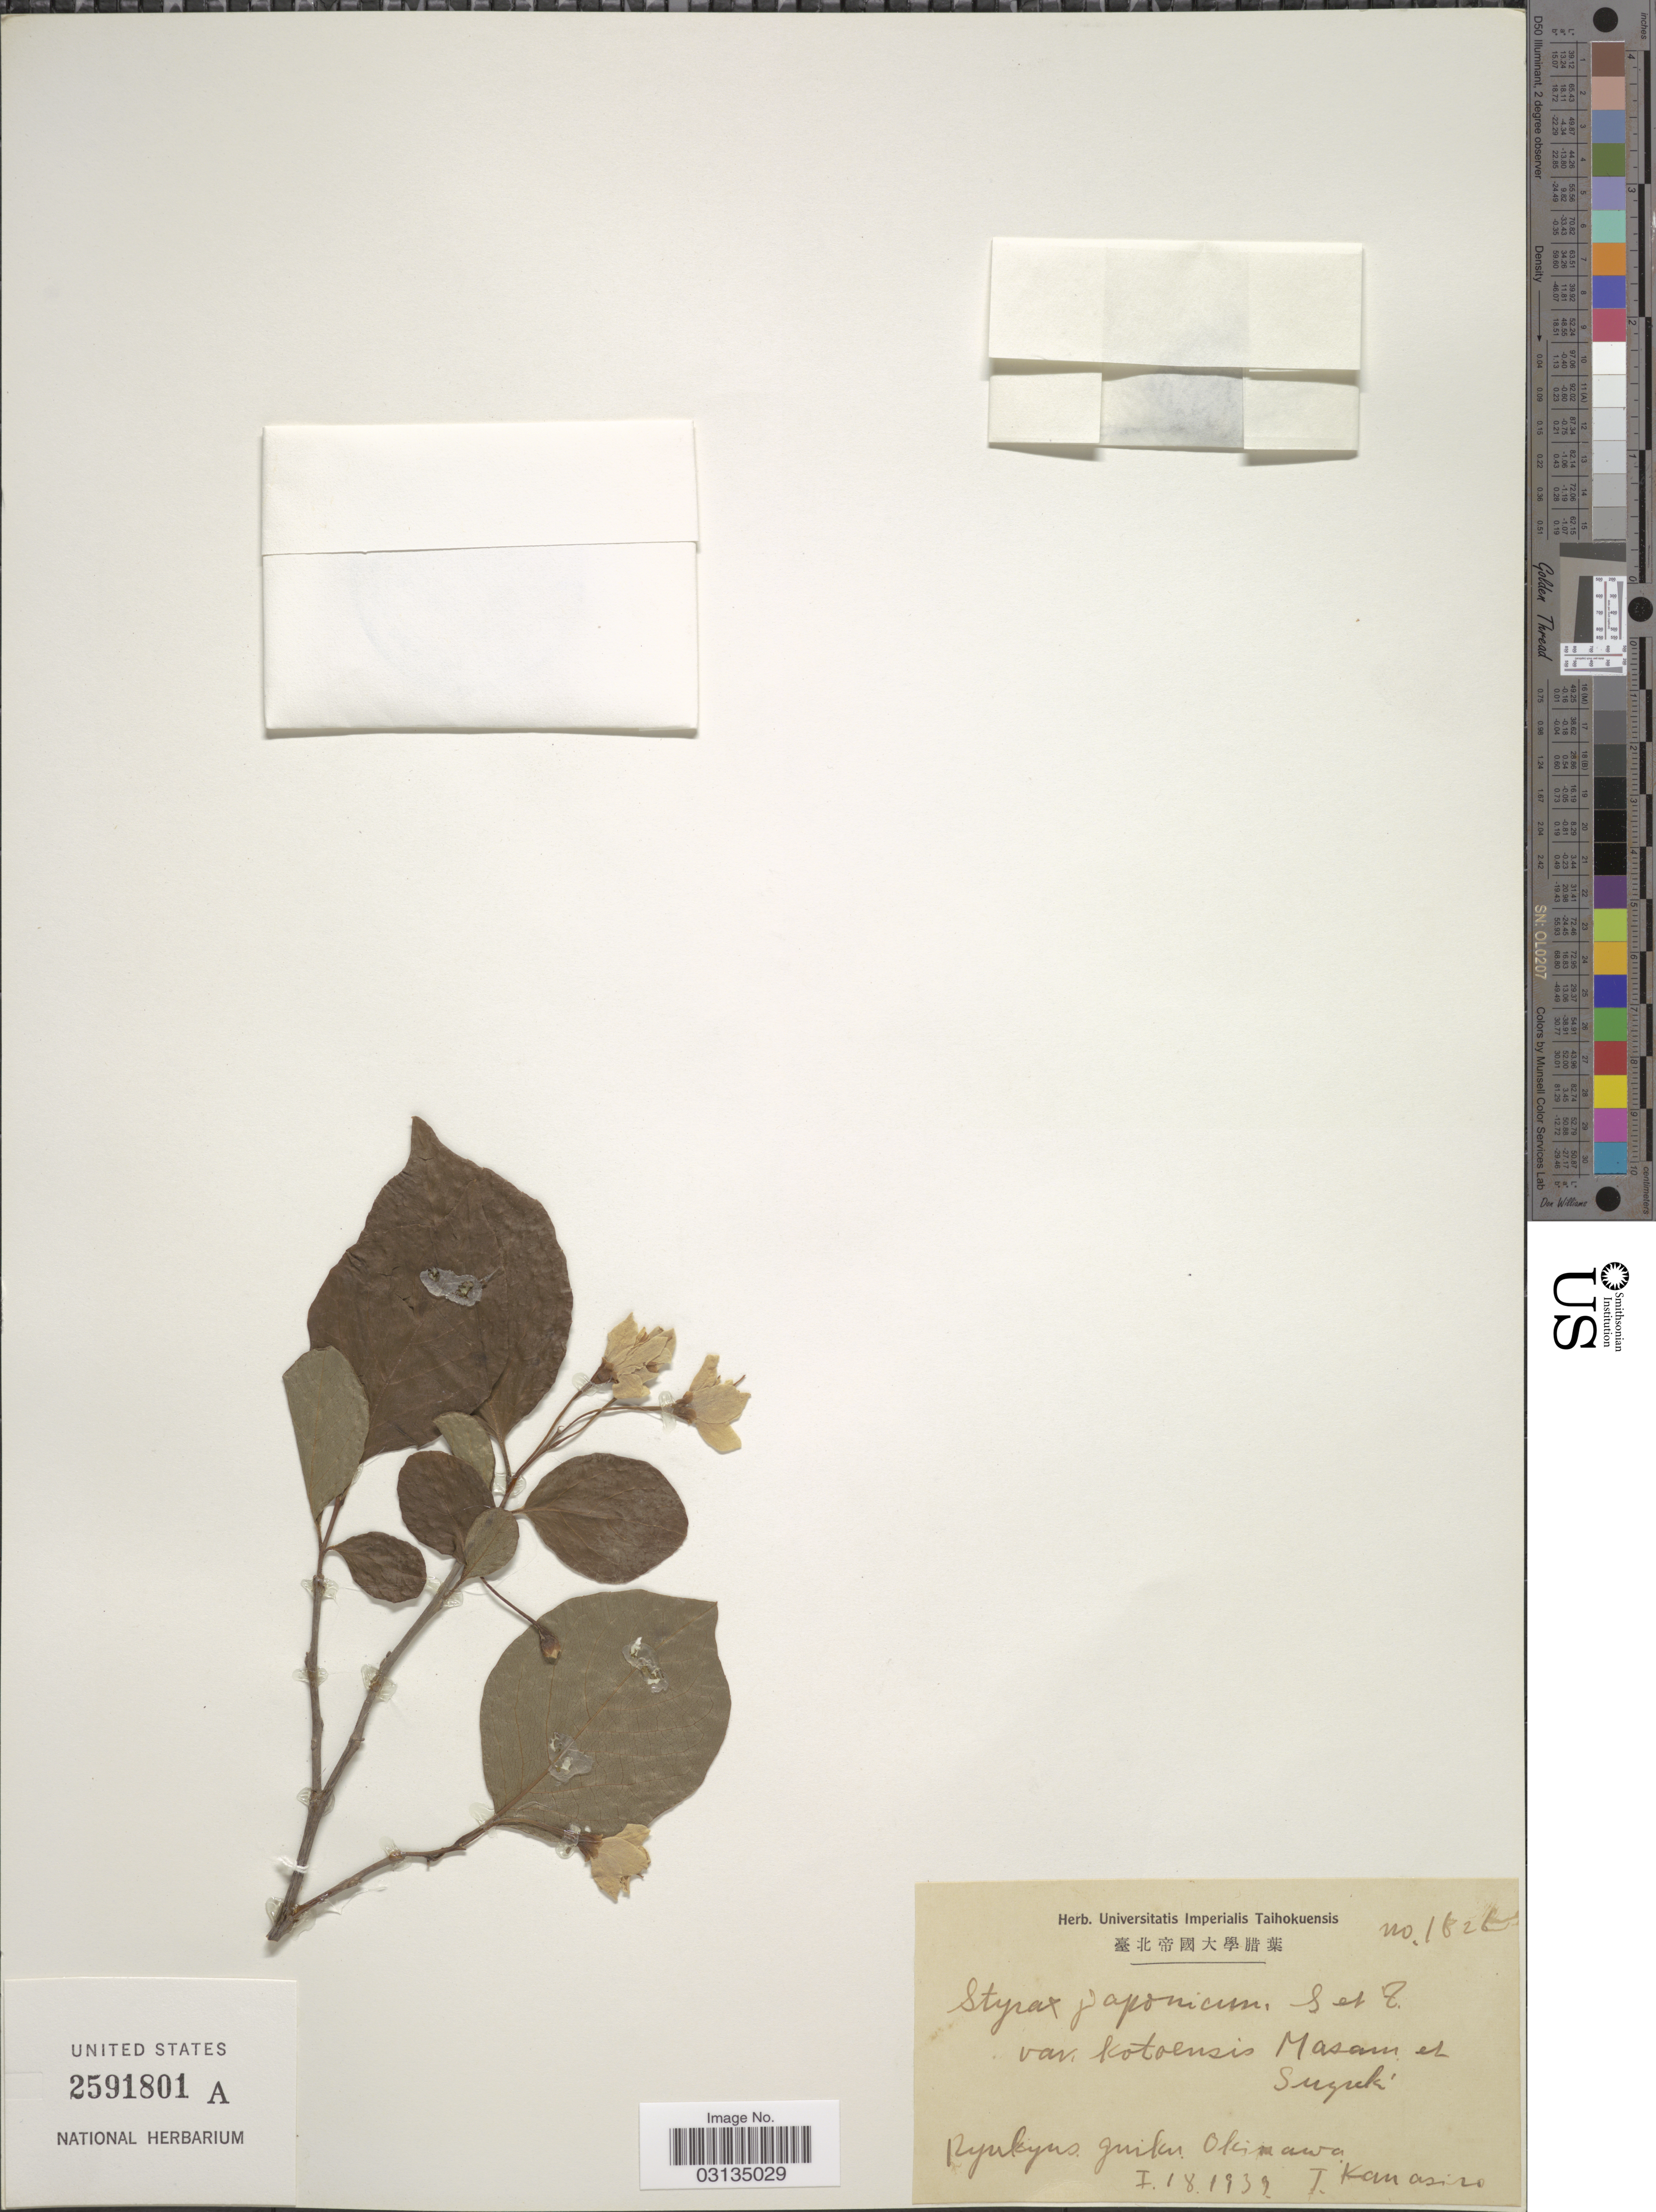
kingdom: Plantae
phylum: Tracheophyta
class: Magnoliopsida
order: Ericales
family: Styracaceae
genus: Styrax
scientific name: Styrax japonicus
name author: Siebold & Zucc.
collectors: T. Kanashiro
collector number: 1626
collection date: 1939-01-18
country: Japan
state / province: Okinawa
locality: Ryukyus, Guiku, Okinawa.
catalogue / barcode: US 2591801A